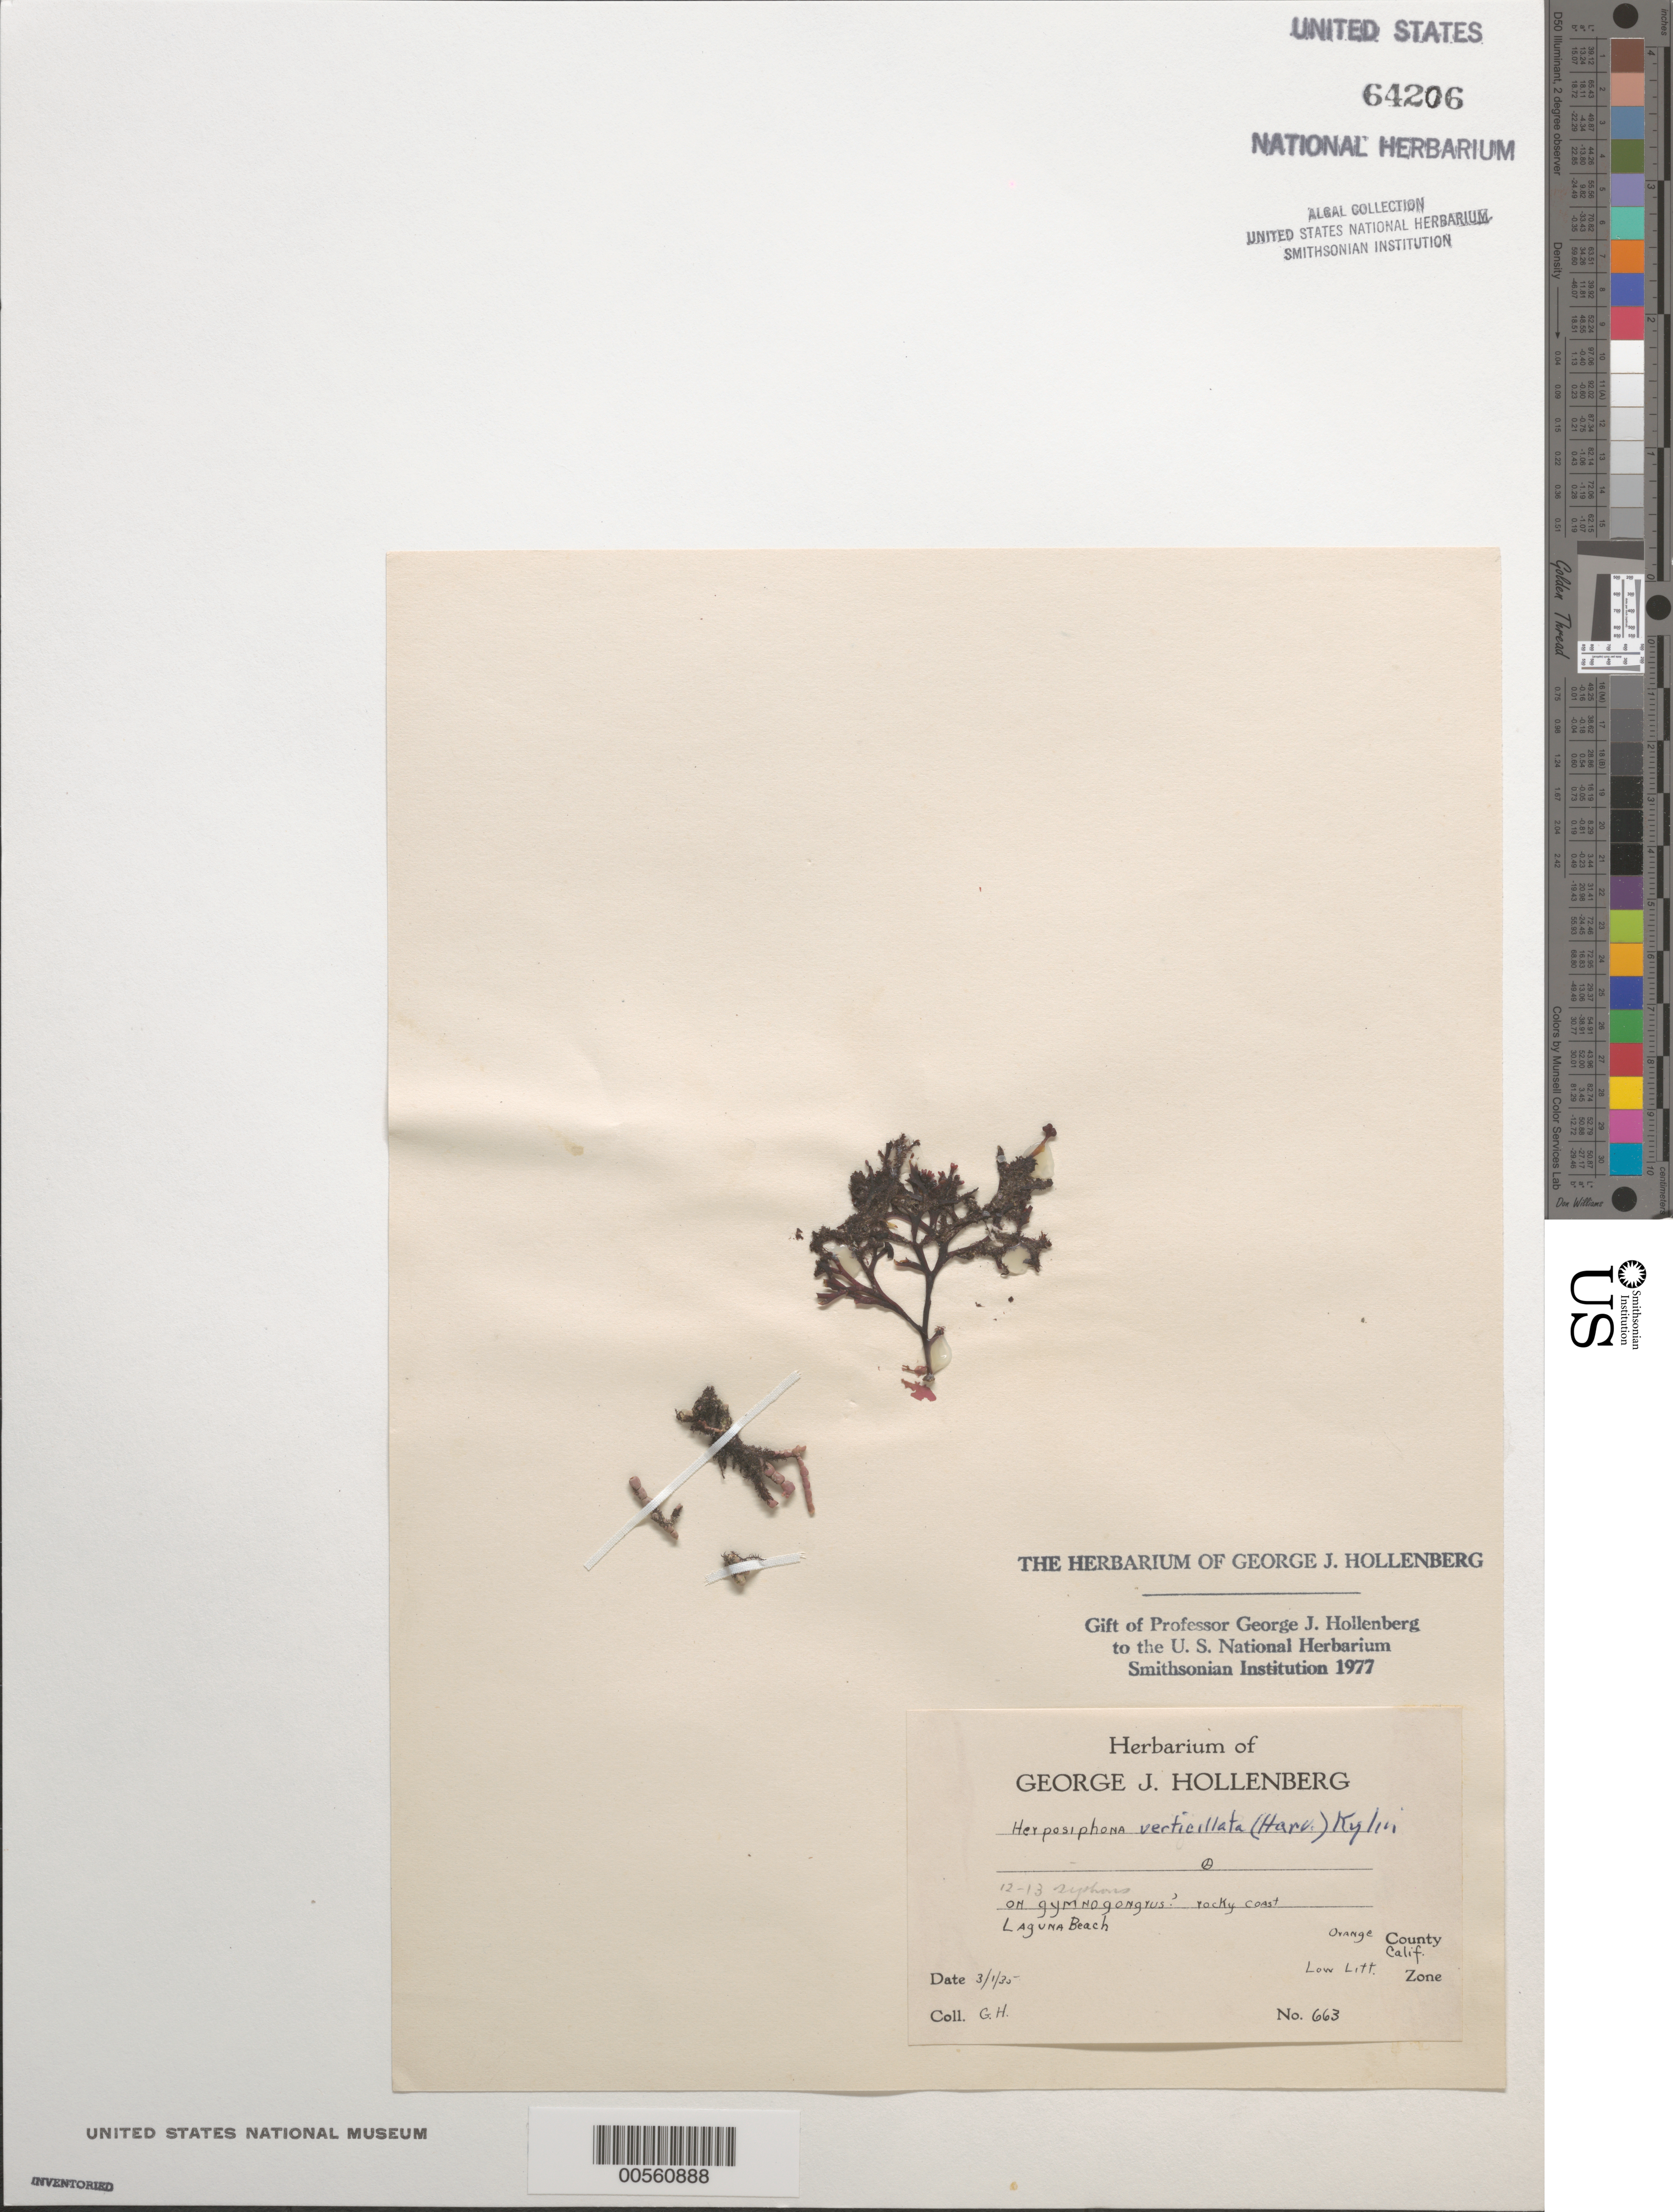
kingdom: Plantae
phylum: Rhodophyta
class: Florideophyceae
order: Ceramiales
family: Rhodomelaceae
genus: Herposiphonia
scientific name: Herposiphonia verticillata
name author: (Harv.) Kylin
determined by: Hollenberg, George J.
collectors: G. Hollenberg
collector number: GJH 663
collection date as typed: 01 Mar 1935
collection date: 1935-03-01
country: United States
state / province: California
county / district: Orange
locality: Laguna Beach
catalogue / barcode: US 64206